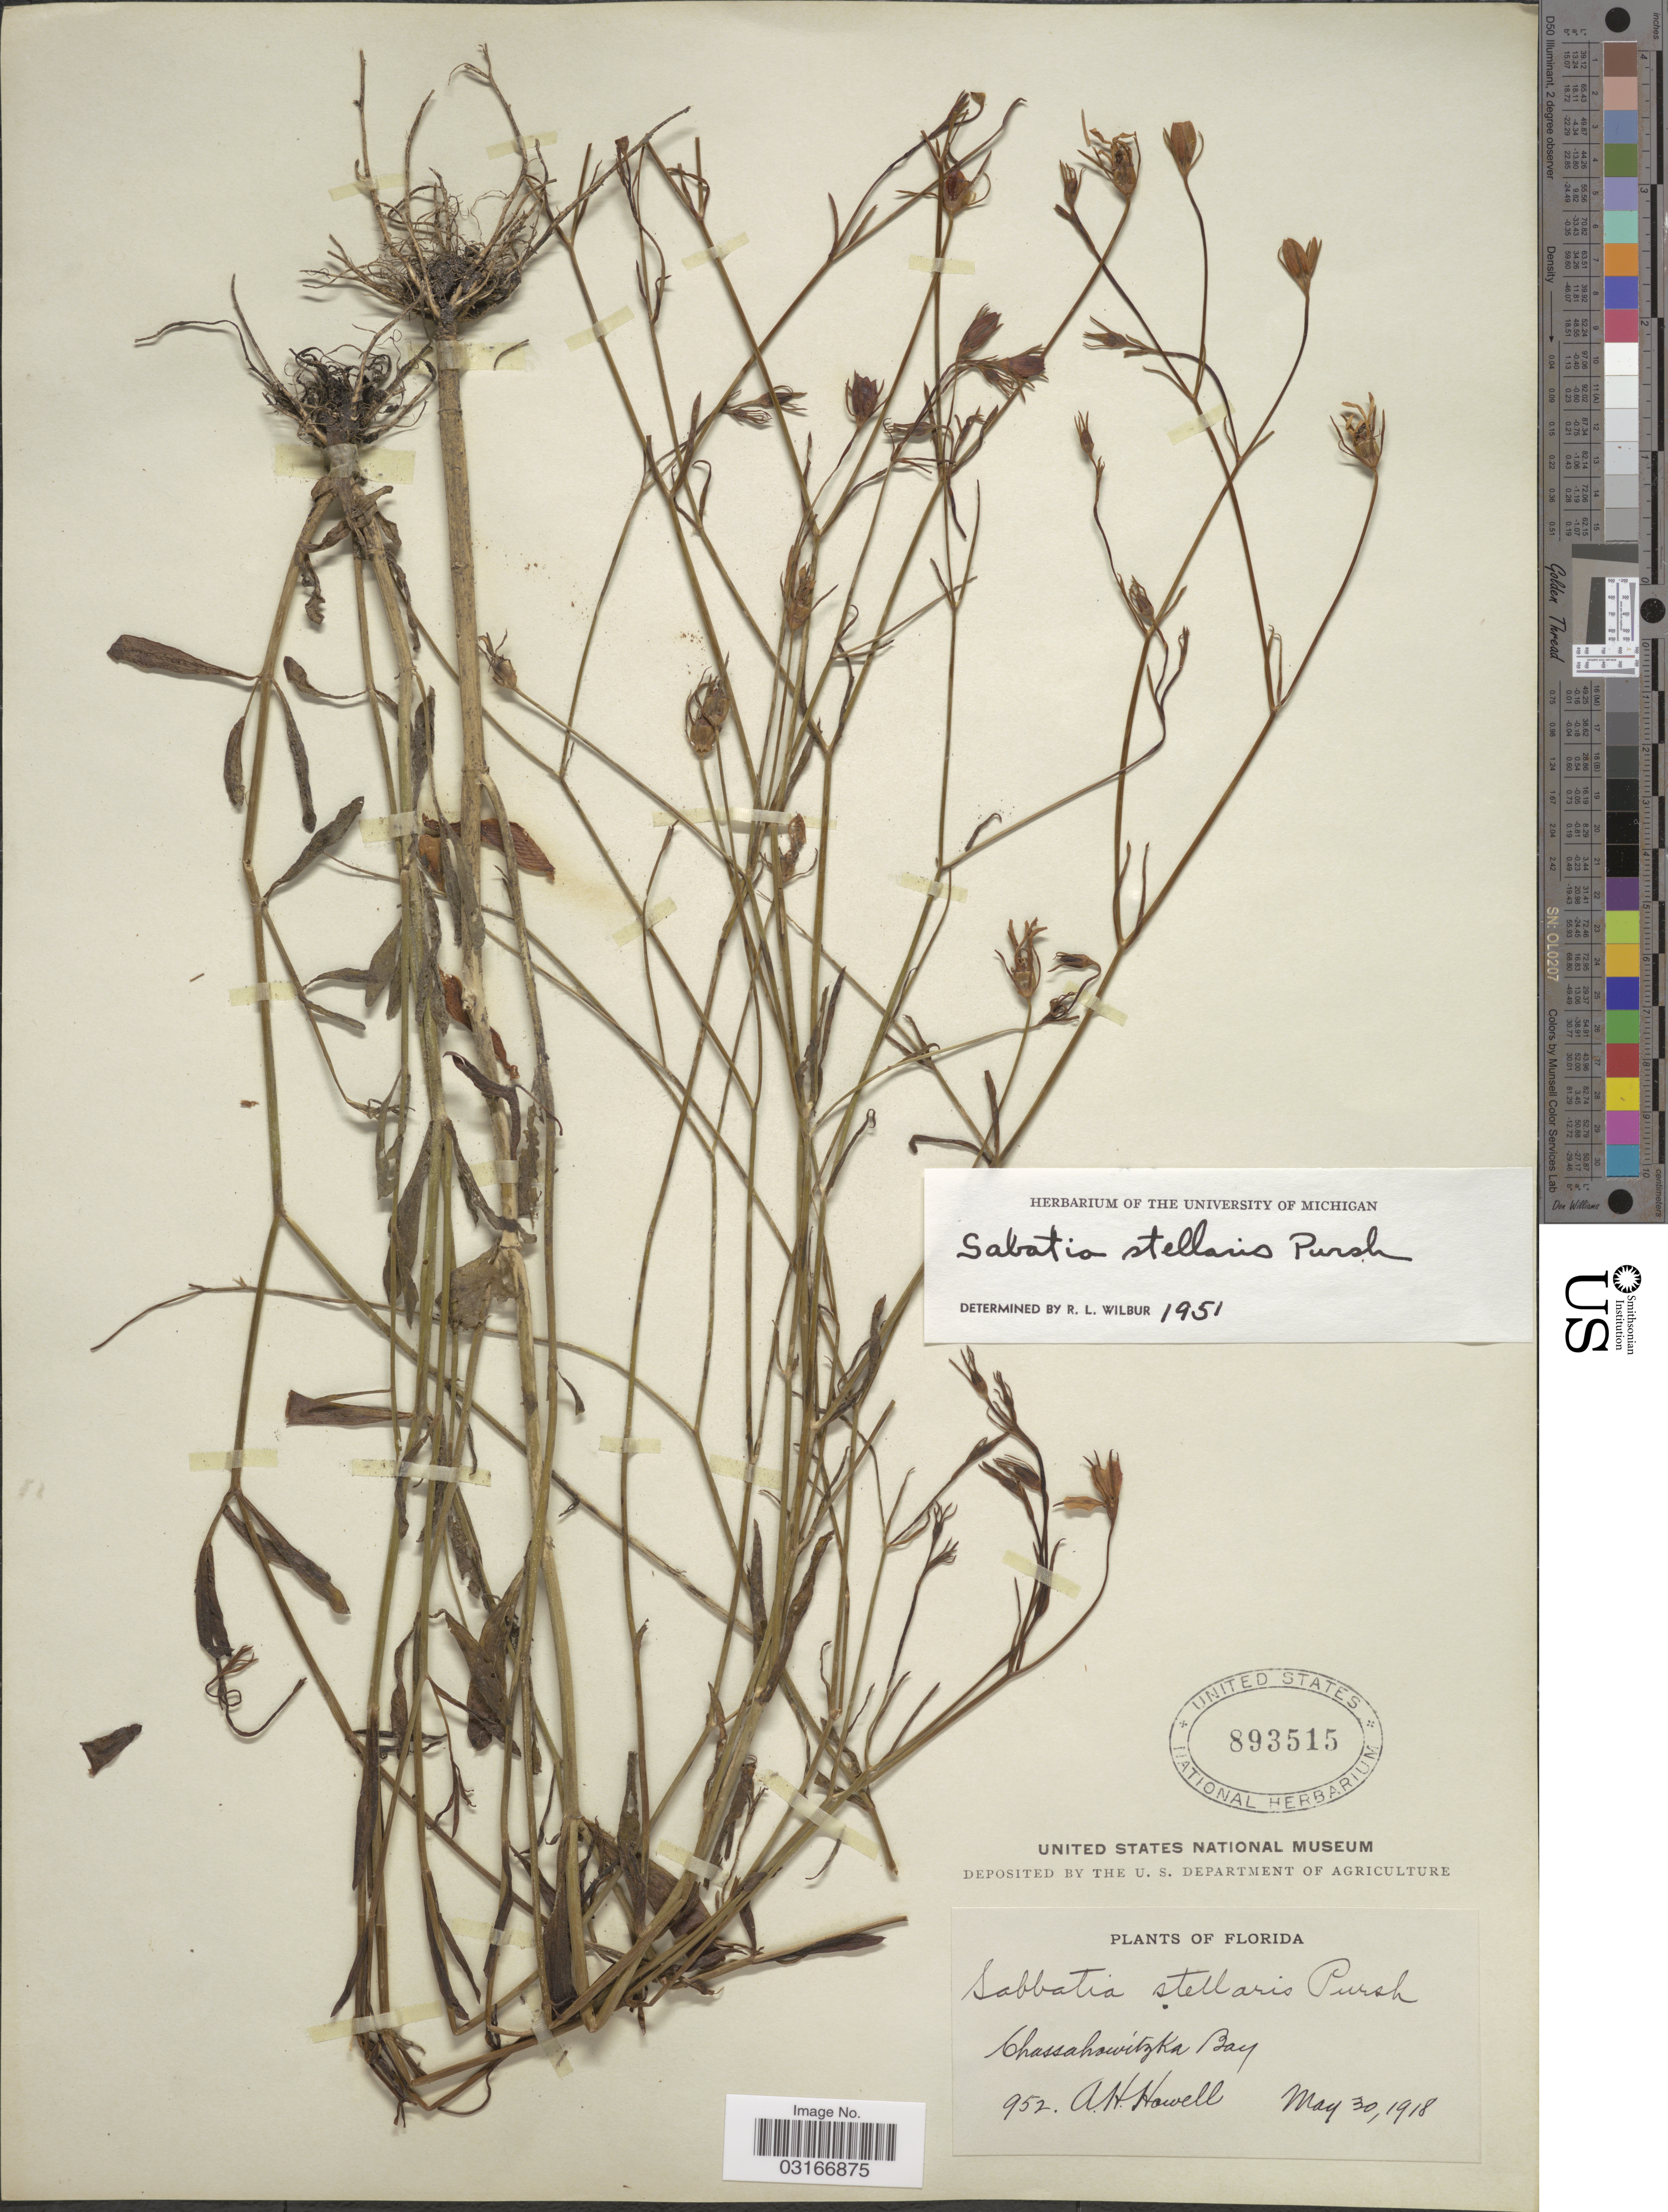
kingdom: Plantae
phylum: Tracheophyta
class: Magnoliopsida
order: Gentianales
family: Gentianaceae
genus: Sabatia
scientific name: Sabatia stellaris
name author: Pursh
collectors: A. Howell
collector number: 952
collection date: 1918-05-30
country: United States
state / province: Florida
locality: Chassahowitzka Bay.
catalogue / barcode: US 893515